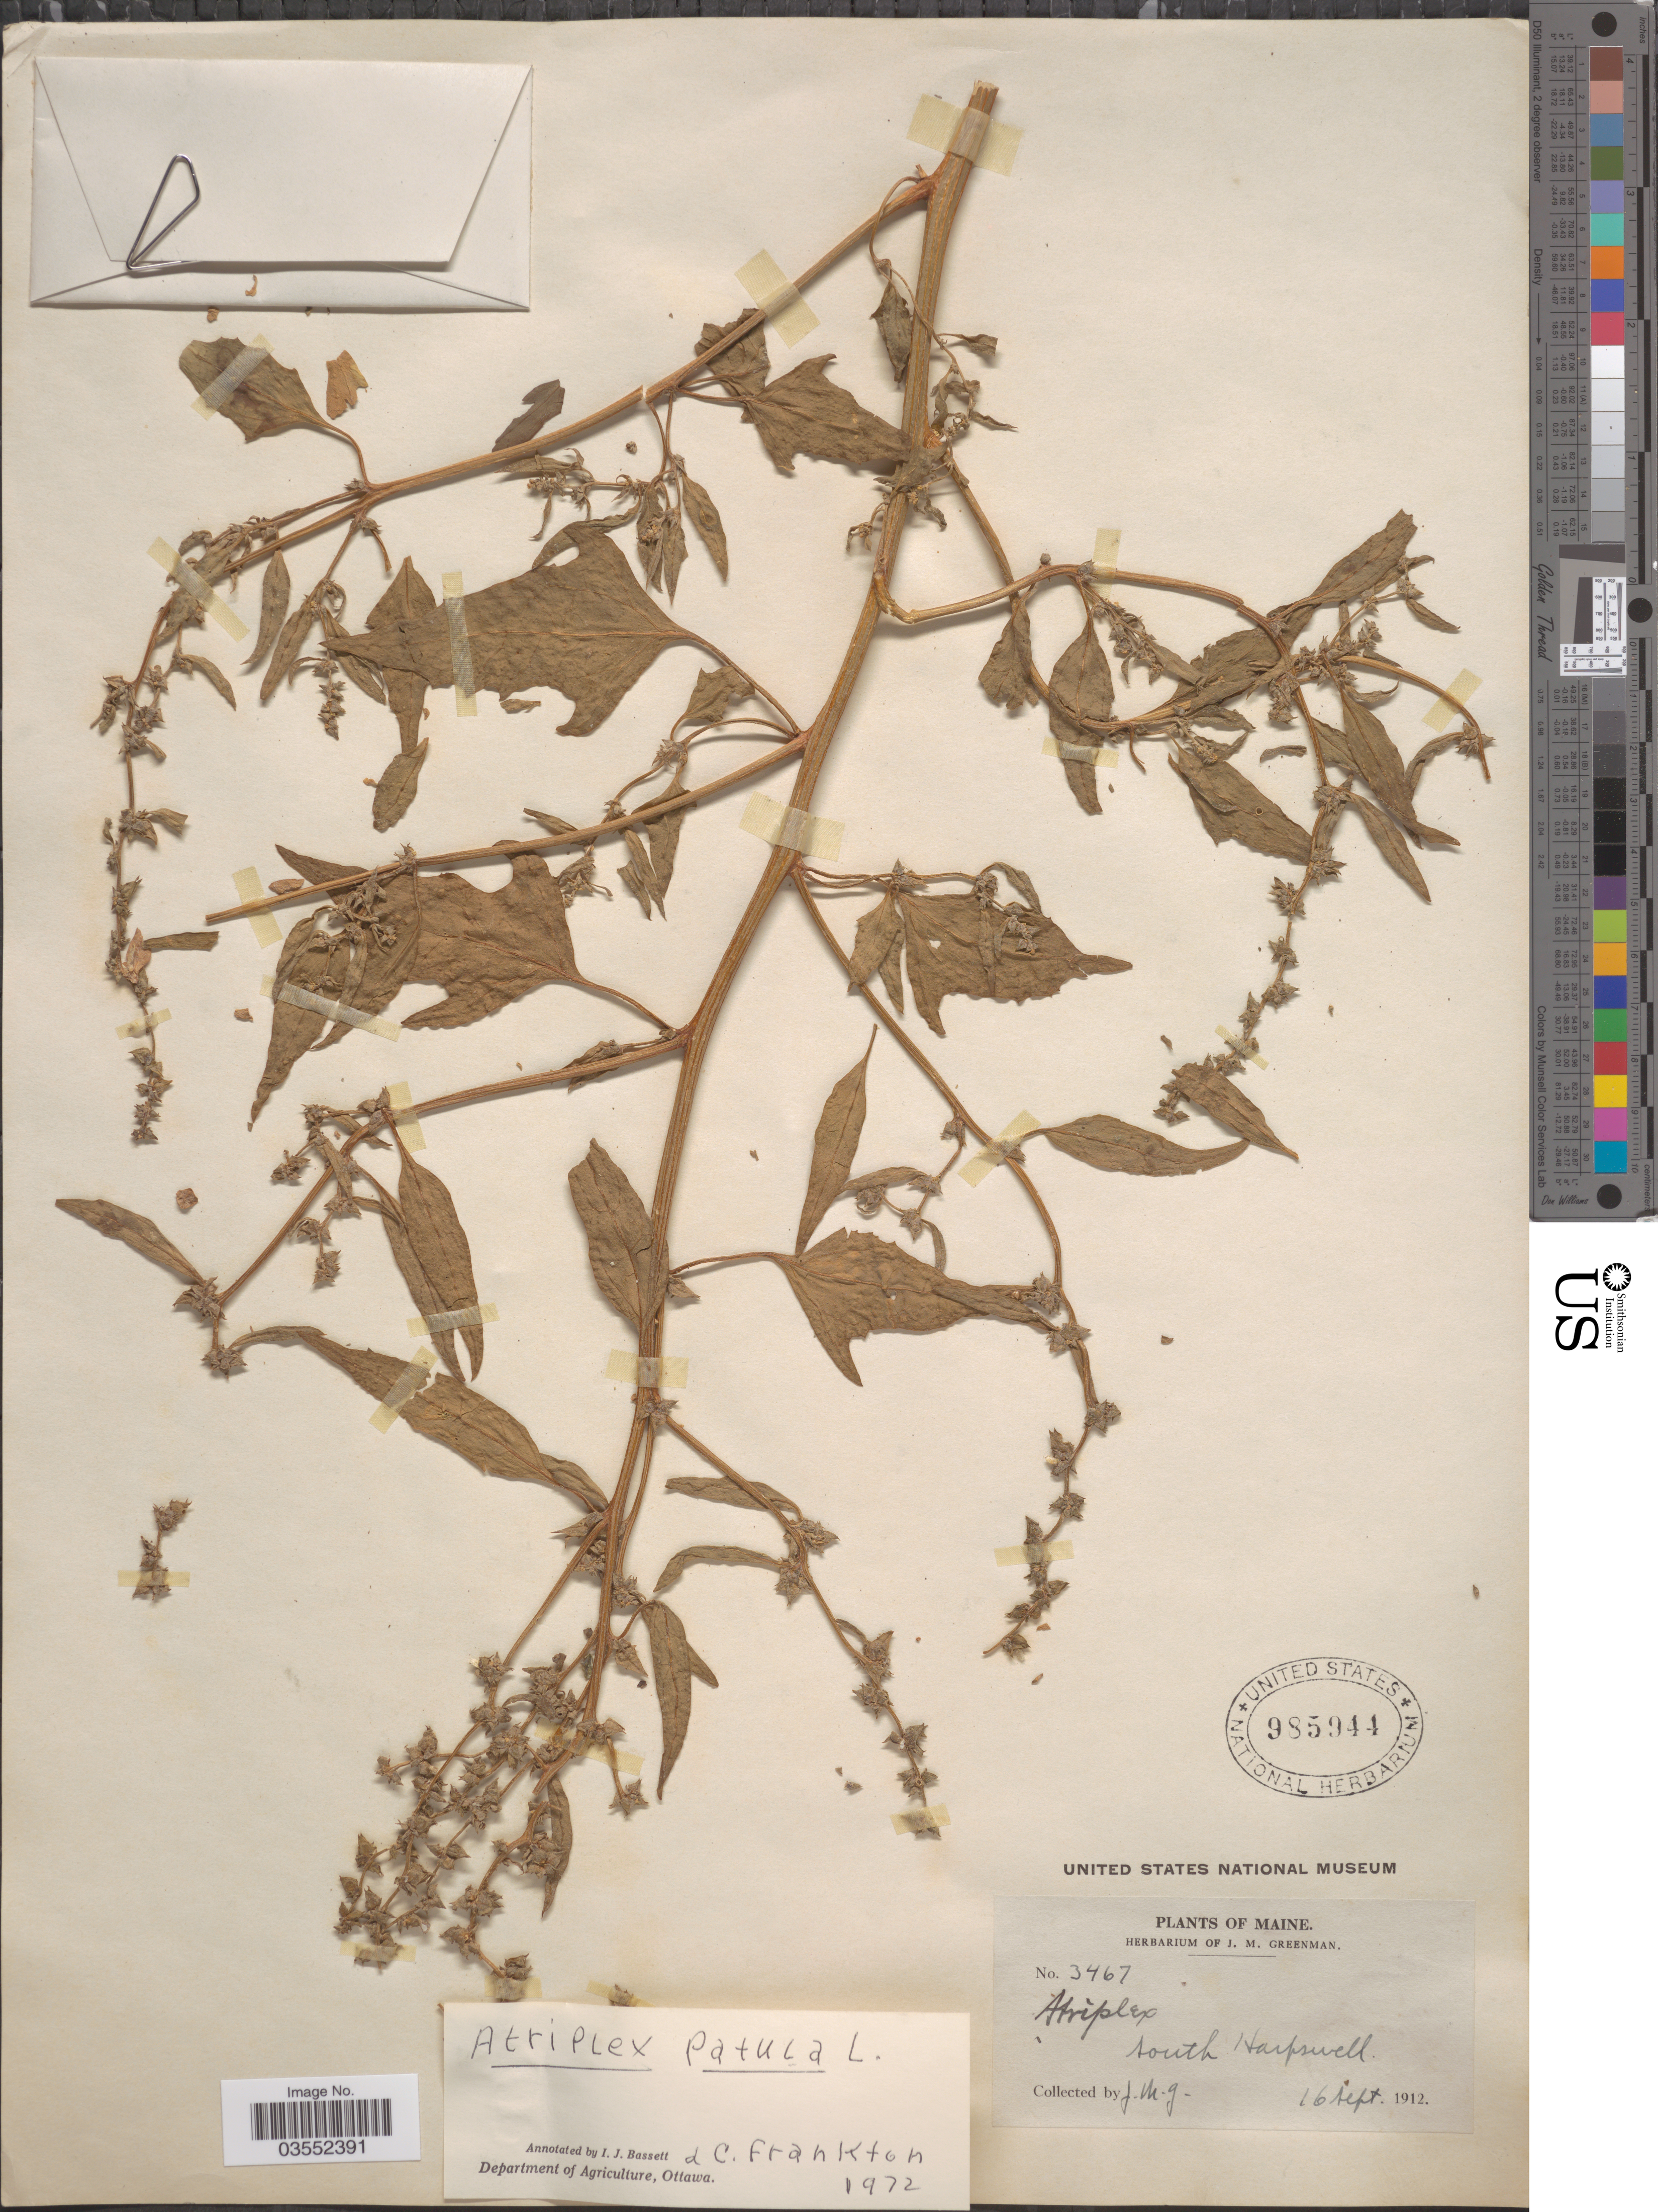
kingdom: Plantae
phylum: Tracheophyta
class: Magnoliopsida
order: Caryophyllales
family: Amaranthaceae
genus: Atriplex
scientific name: Atriplex patula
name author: L.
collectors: J. M. Greenman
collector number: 3467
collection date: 1912-09-16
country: United States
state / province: Maine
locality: South Harpswell.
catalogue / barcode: US 985944